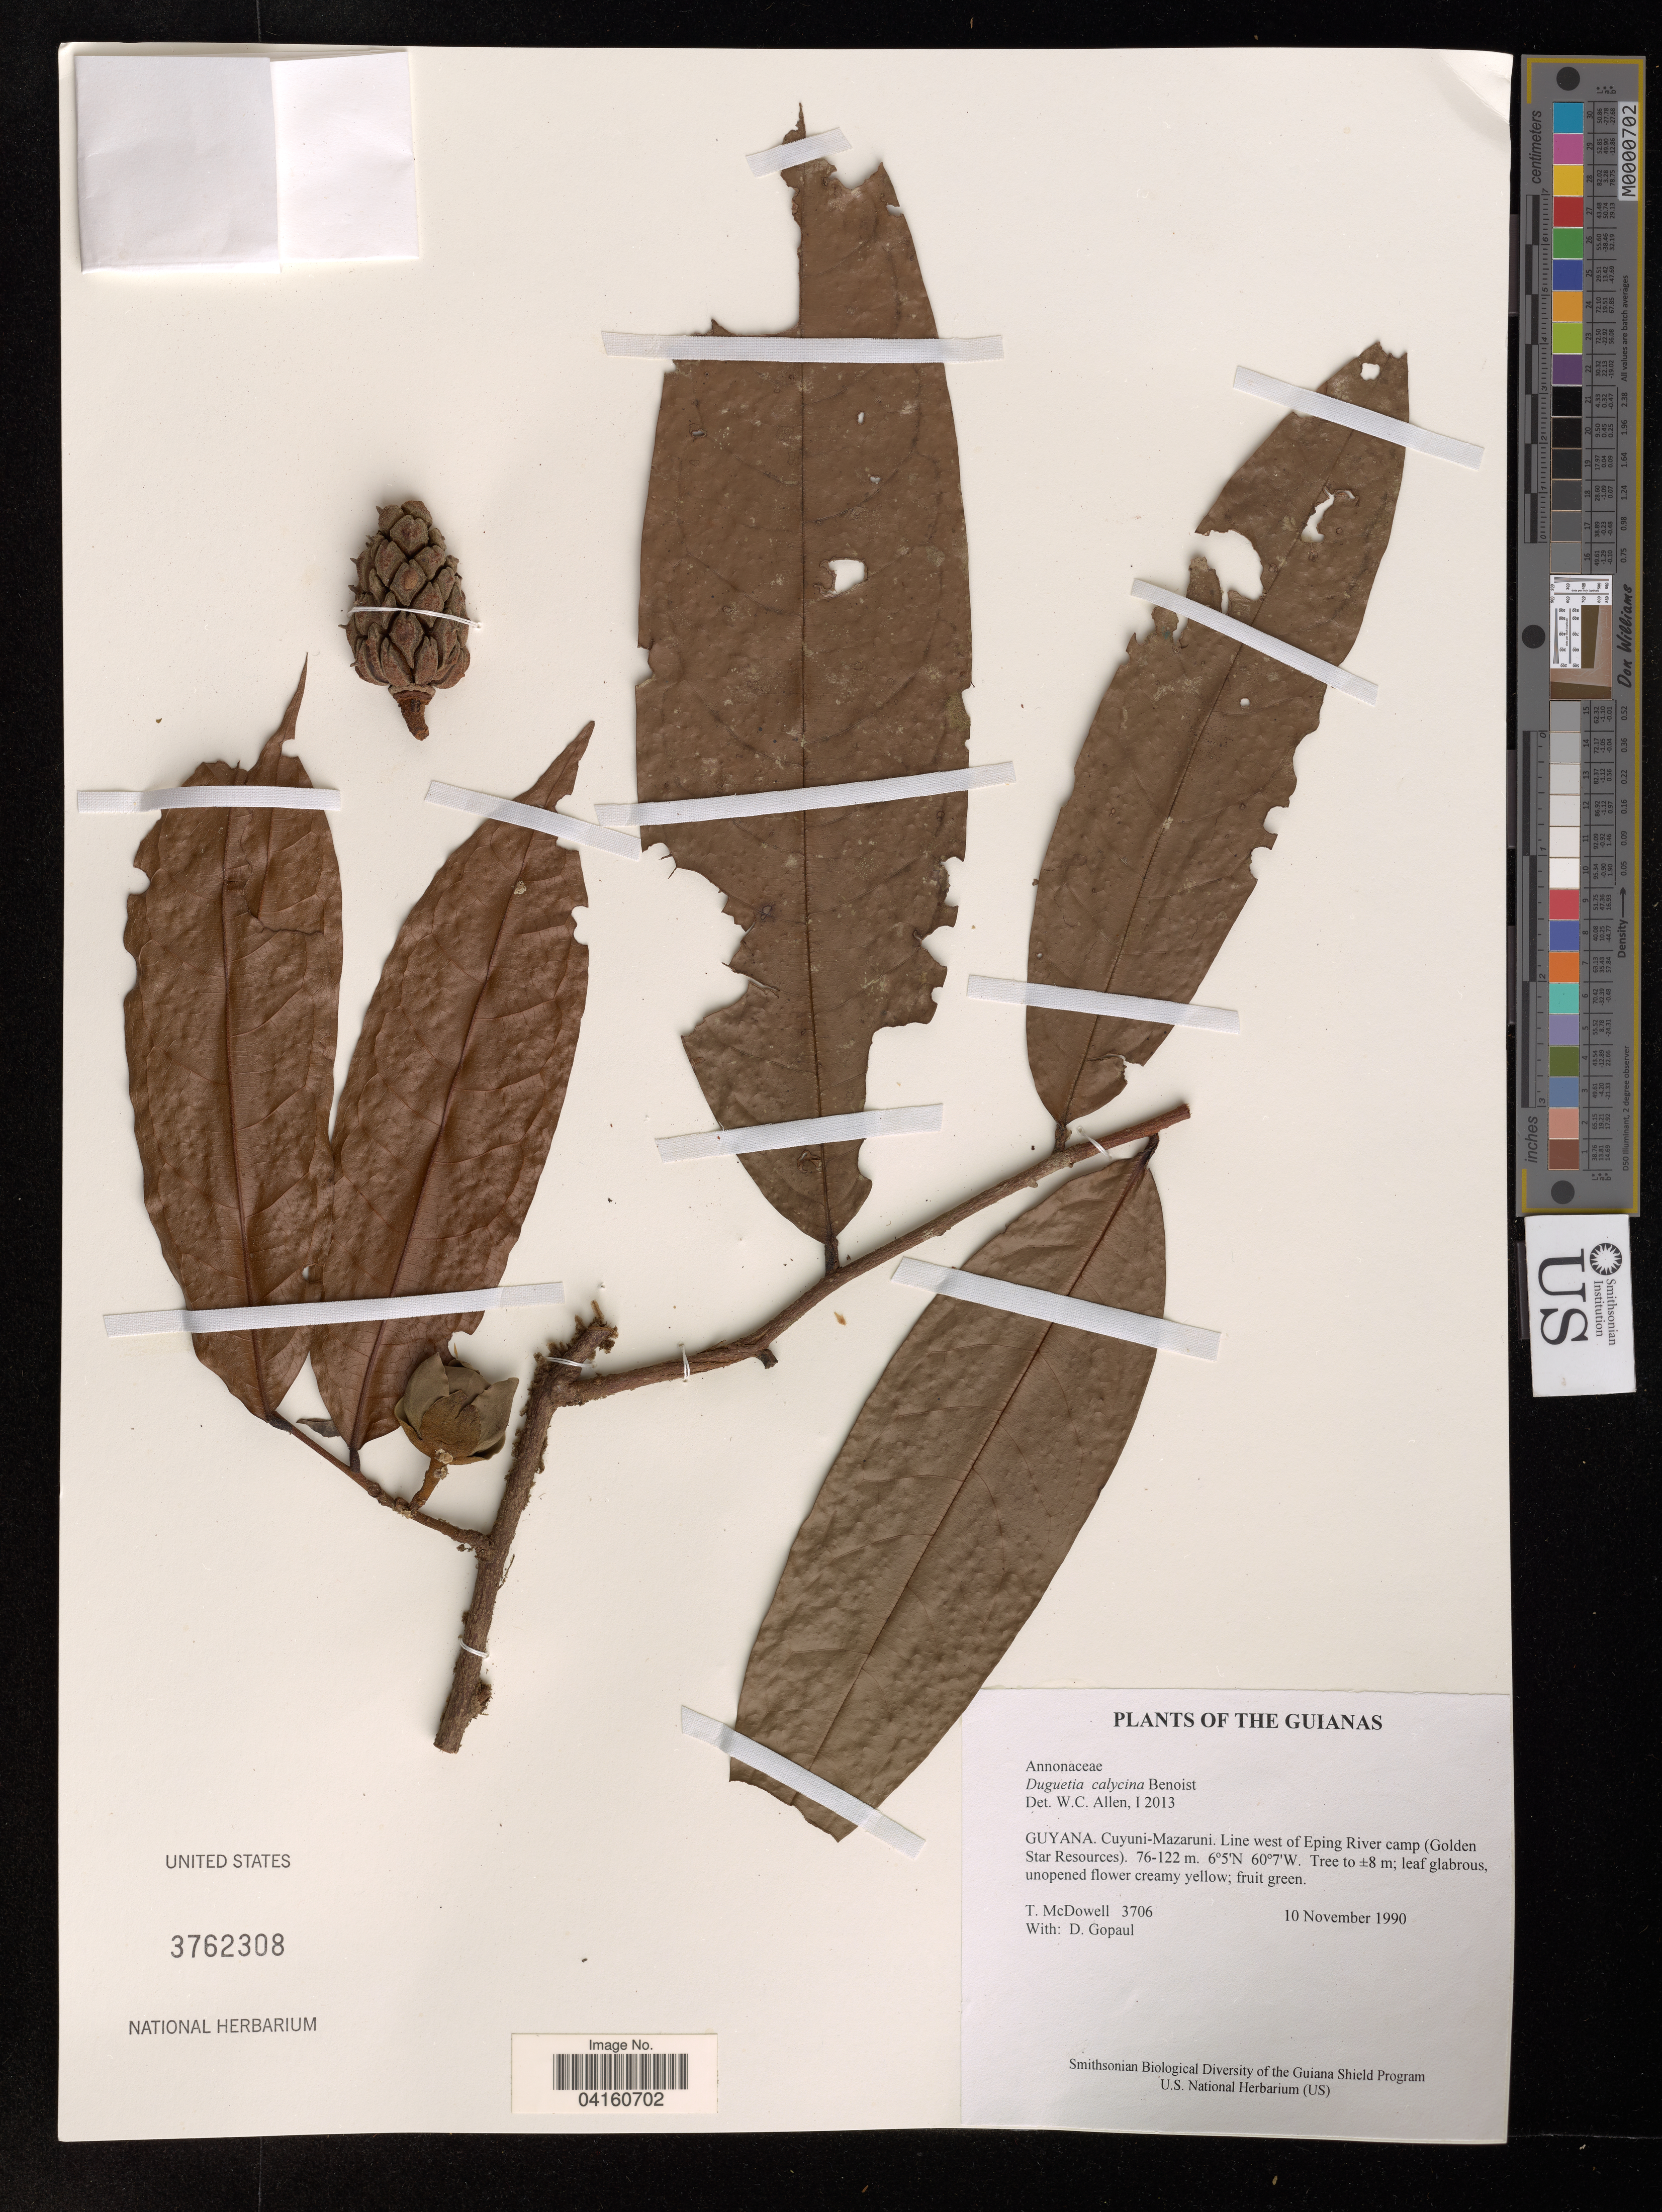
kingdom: Plantae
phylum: Tracheophyta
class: Magnoliopsida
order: Magnoliales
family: Annonaceae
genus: Duguetia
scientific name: Duguetia calycina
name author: Benoist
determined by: Allen, W. C.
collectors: T. McDowell & D. Gopaul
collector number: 3706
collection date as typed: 10 November 1990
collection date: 1990-11-10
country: Guyana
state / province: Cuyuni-Mazaruni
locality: Line west of Eping River camp (Golden Star Resources)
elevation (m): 76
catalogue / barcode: US 3762308